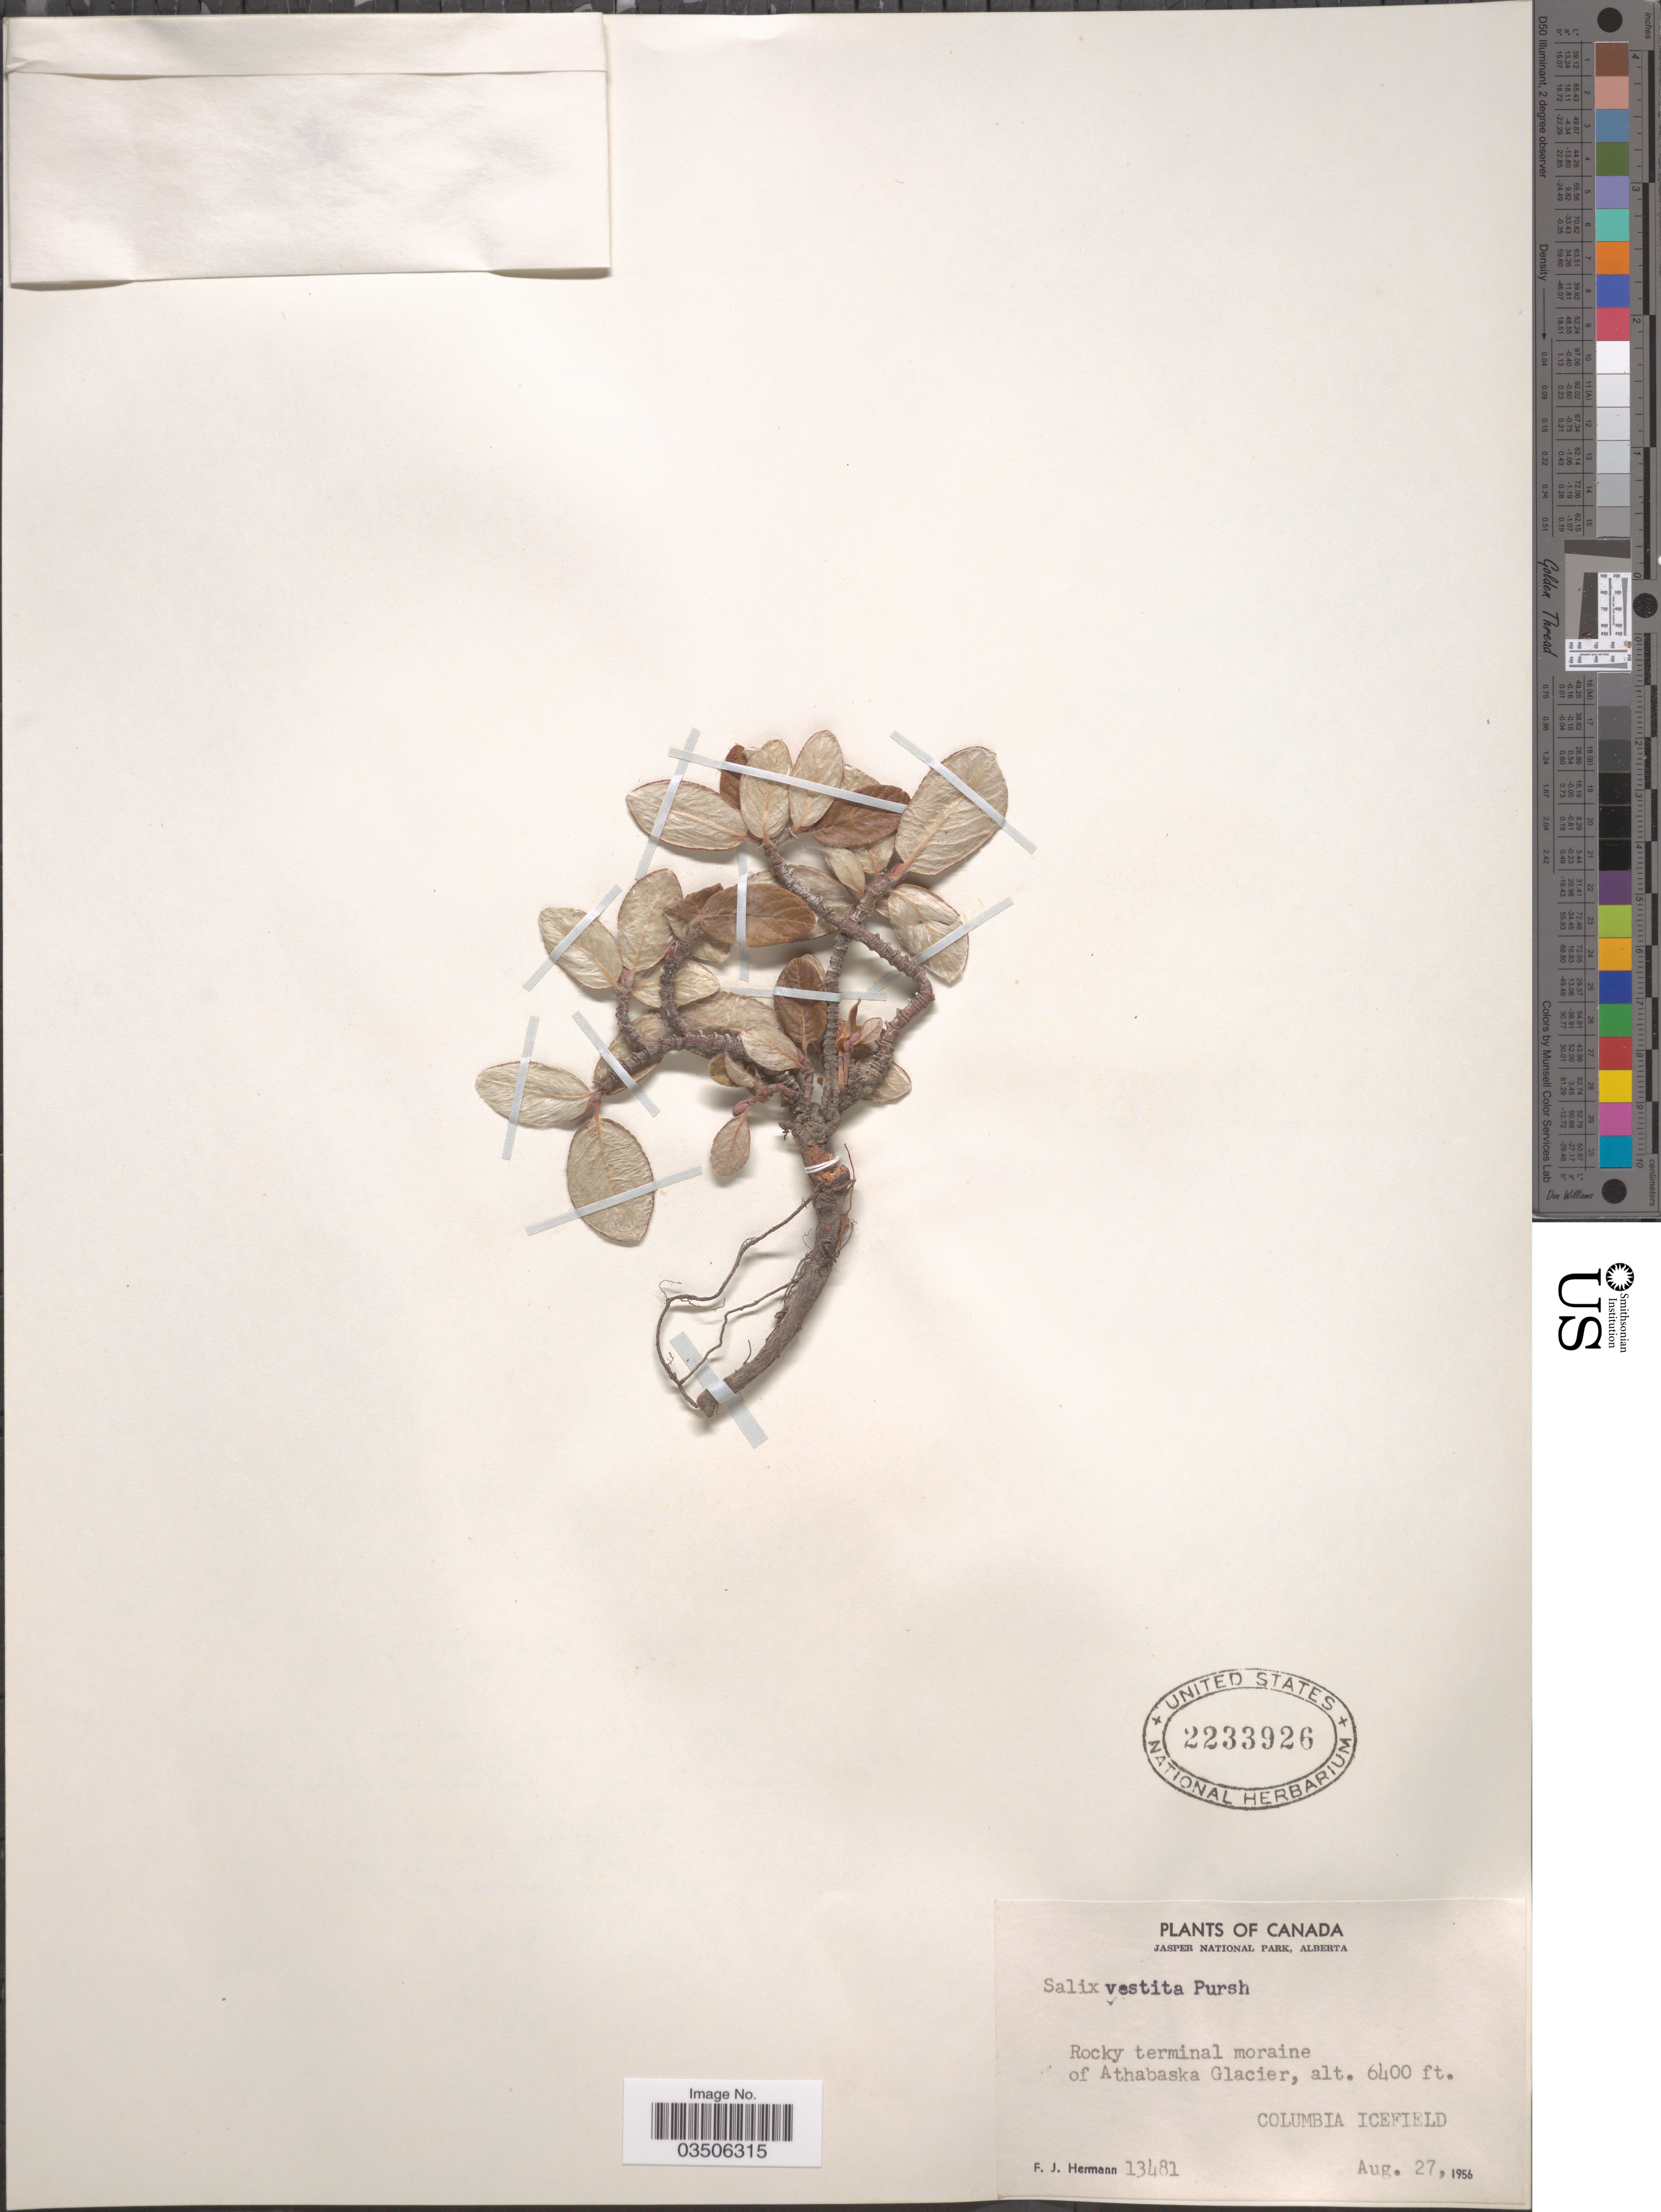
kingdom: Plantae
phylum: Tracheophyta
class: Magnoliopsida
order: Malpighiales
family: Salicaceae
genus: Salix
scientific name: Salix vestita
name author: Pursh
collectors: F. J. Hermann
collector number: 13481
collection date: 1956-08-27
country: Canada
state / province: Alberta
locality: Jasper National Park. Rocky terminal moraine of Athabaska Glacier. Columbia Icefield.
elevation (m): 1951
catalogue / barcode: US 2233926